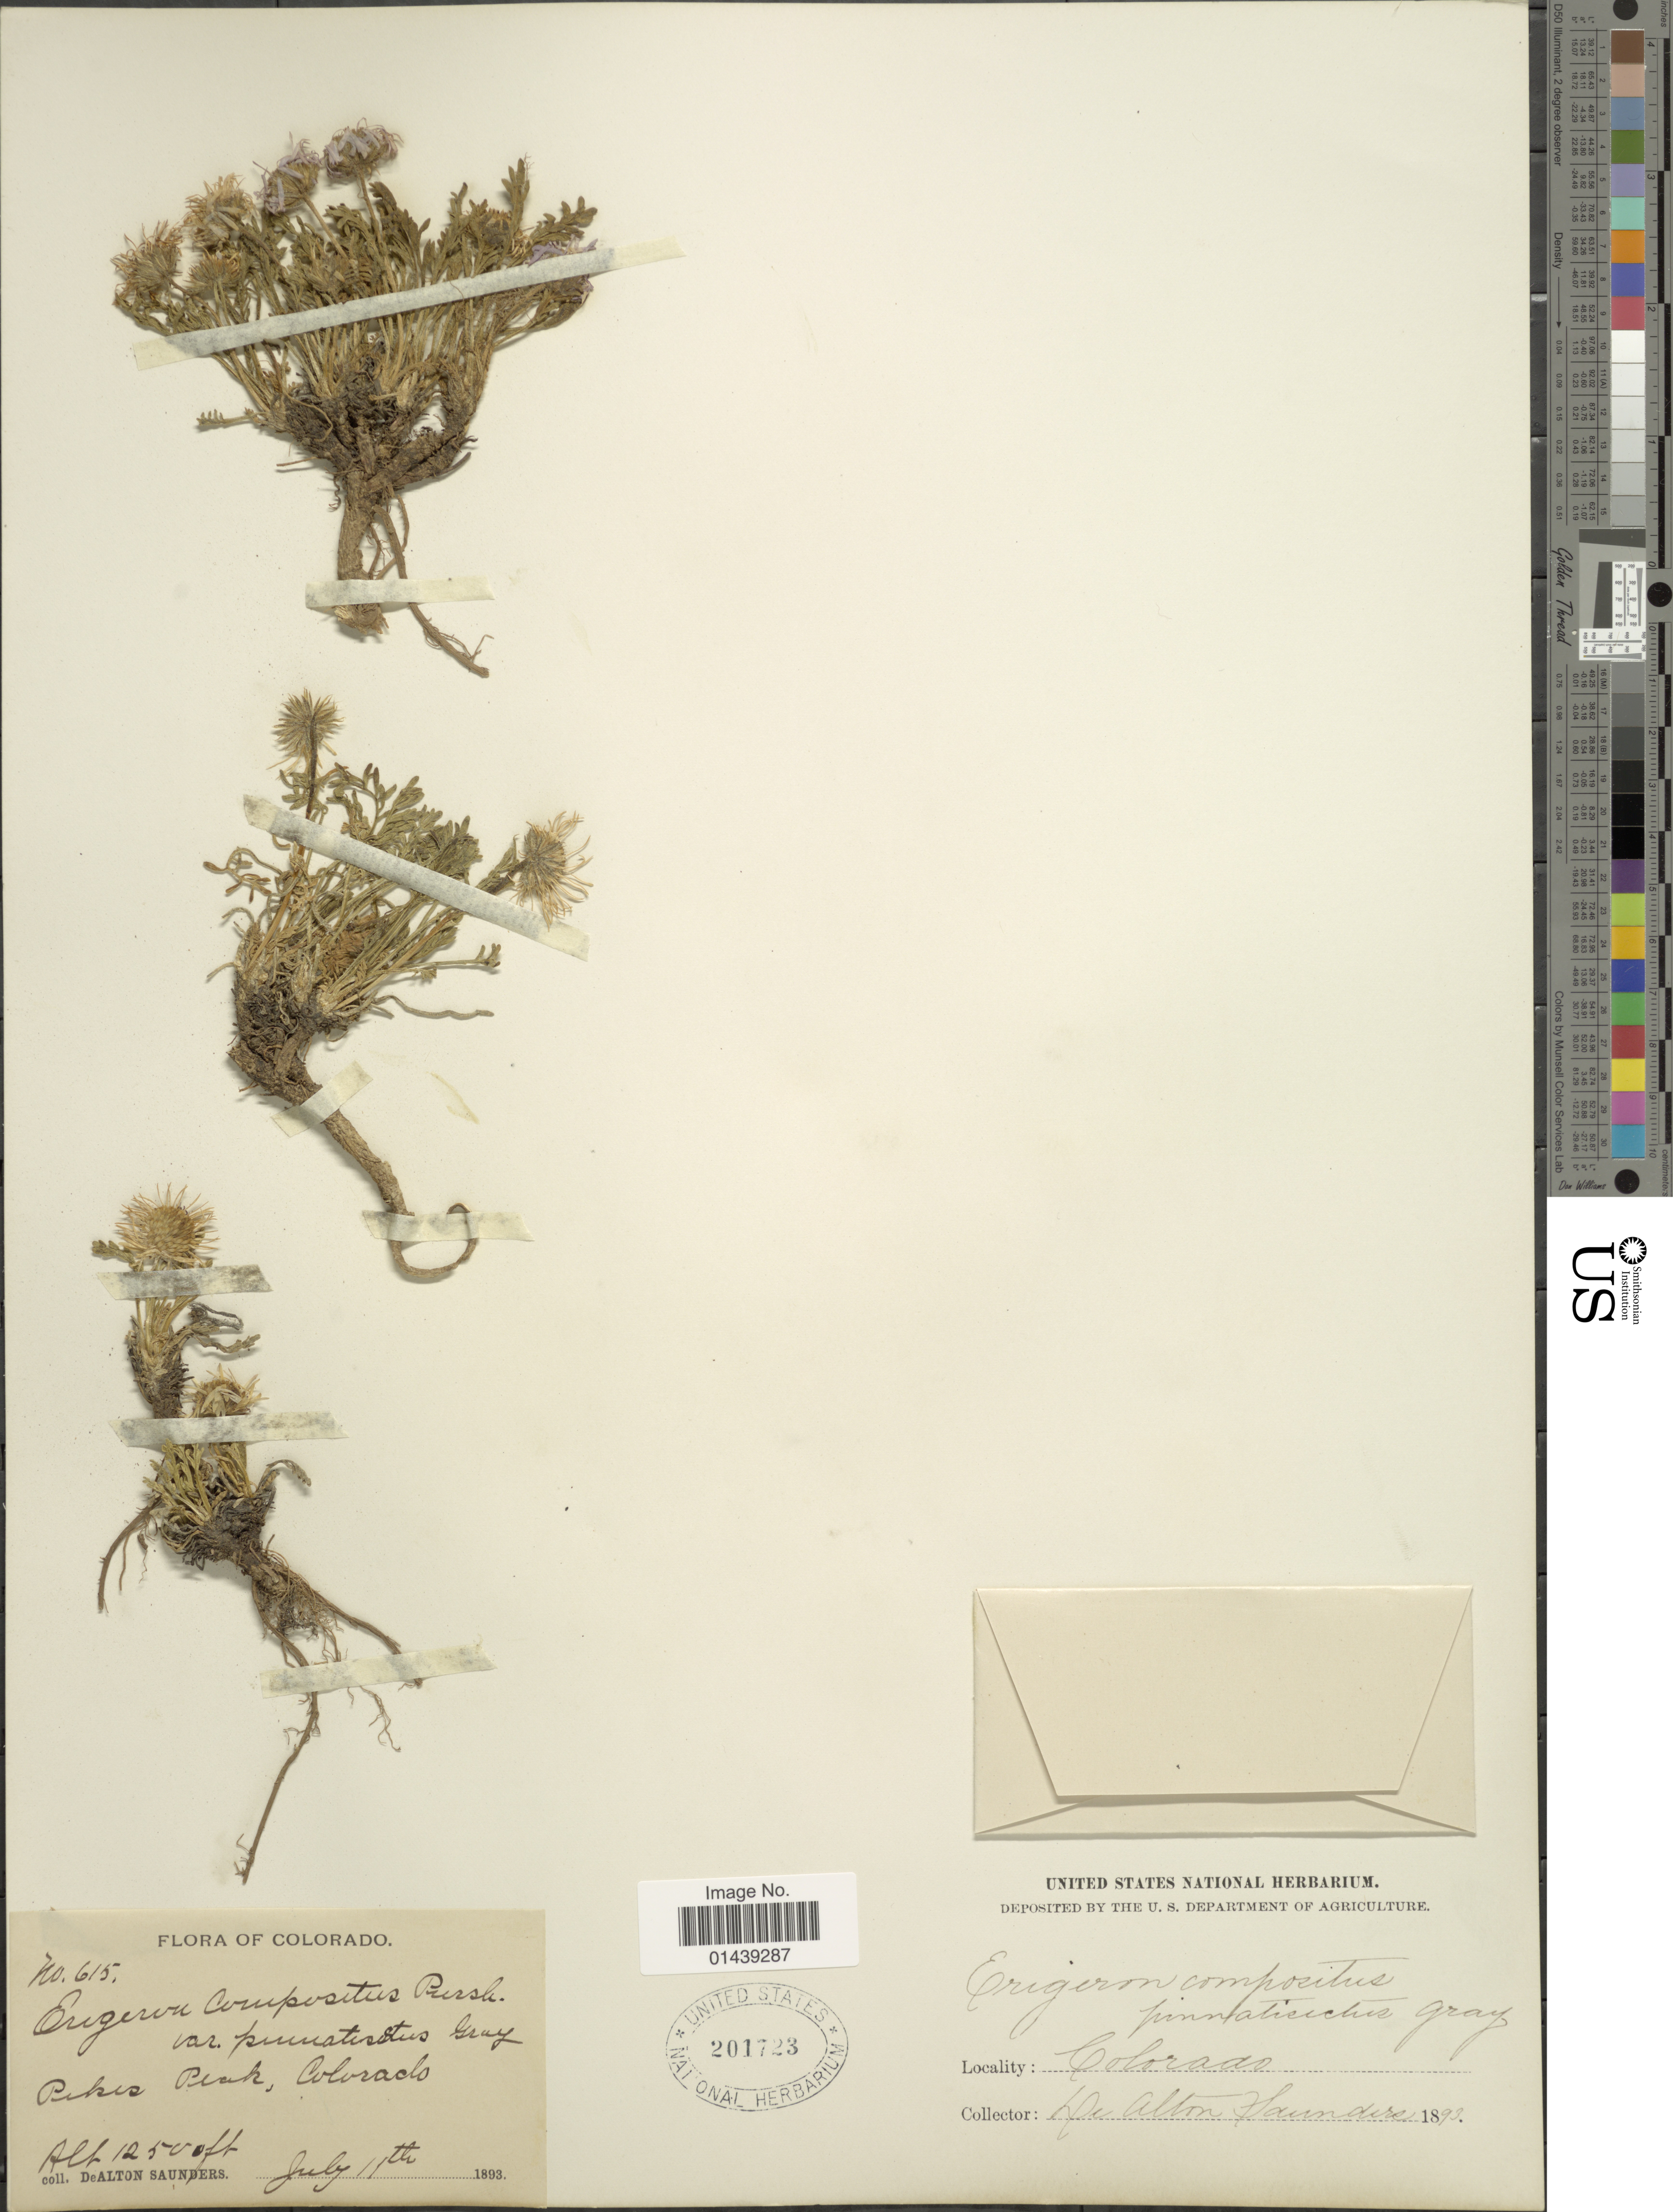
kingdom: Plantae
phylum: Tracheophyta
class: Magnoliopsida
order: Asterales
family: Asteraceae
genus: Erigeron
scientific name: Erigeron pinnatisectus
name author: (A. Gray) A. Nelson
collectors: D. A. Saunders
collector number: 615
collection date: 1893-07-11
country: United States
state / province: Colorado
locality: Pikes Peak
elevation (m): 3810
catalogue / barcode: US 201723